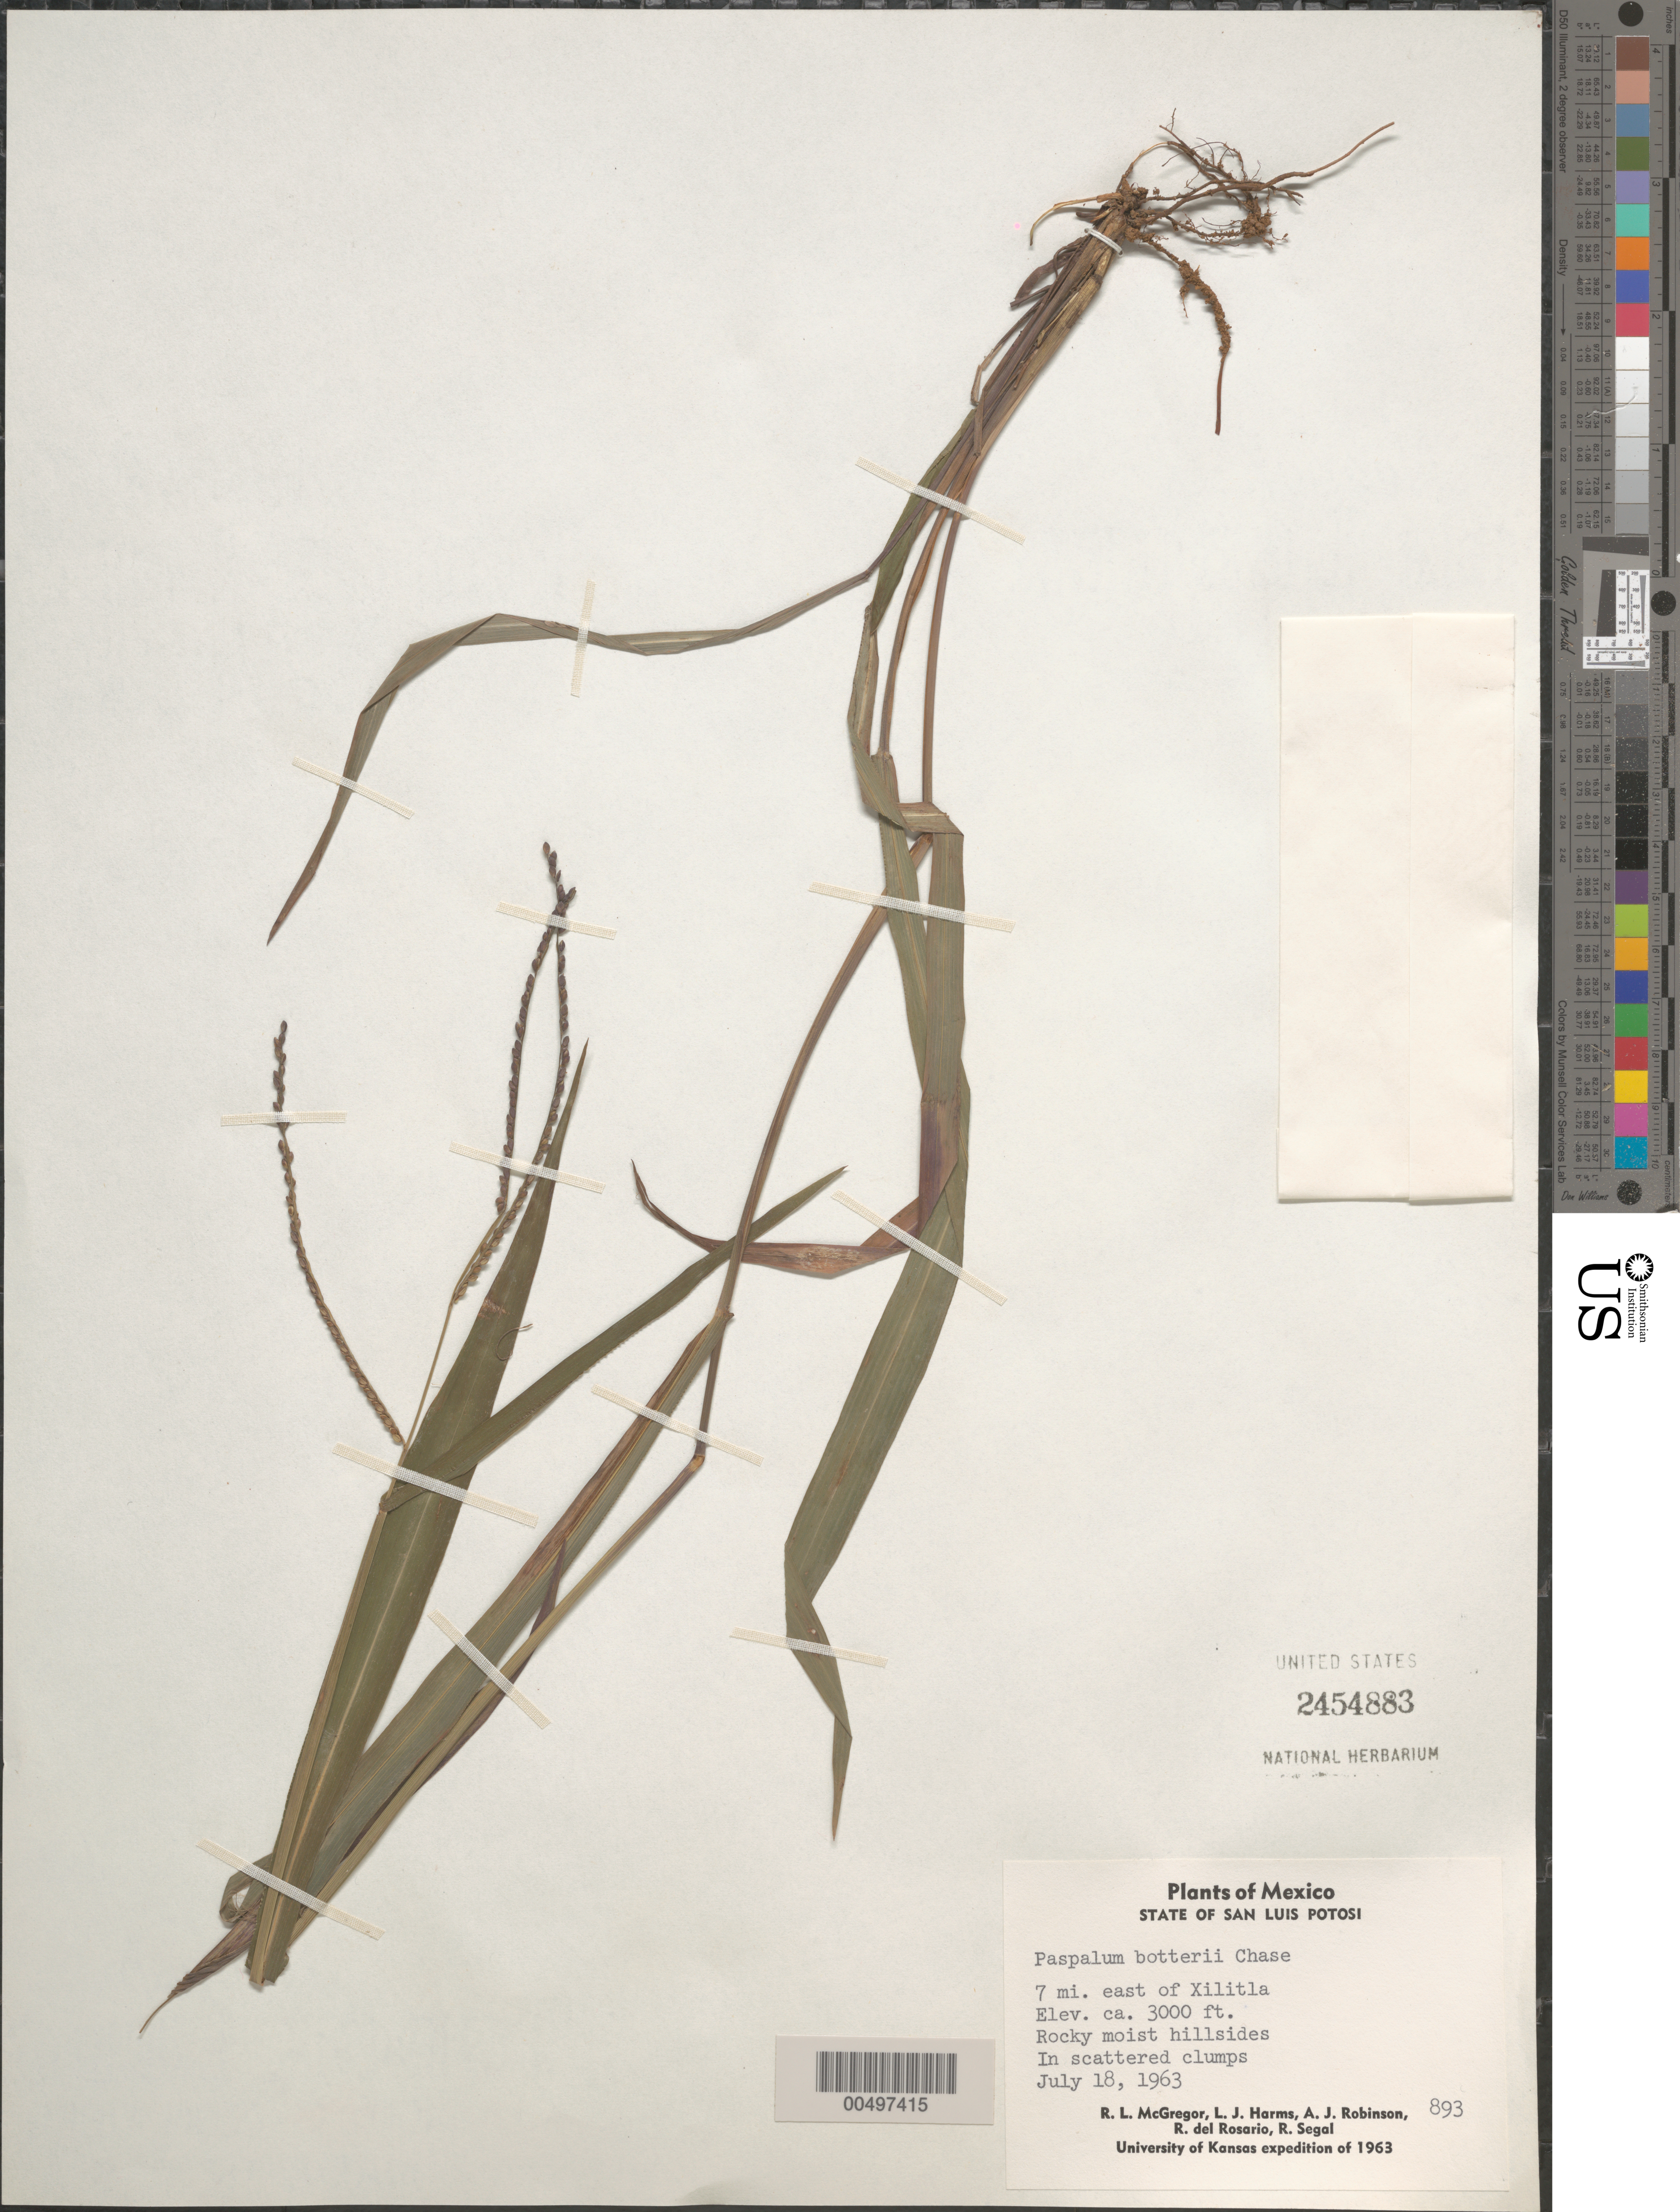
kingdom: Plantae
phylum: Tracheophyta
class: Liliopsida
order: Poales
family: Poaceae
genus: Paspalum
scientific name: Paspalum botteri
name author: (E. Fourn.) Chase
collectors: R. McGregor, L. Harms, A. J. Robinson & R. Segal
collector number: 893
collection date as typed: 18 Jul 1963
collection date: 1963-07-18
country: Mexico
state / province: San Luis Potosi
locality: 7 mi E of Xilitla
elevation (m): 914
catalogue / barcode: US 2454883